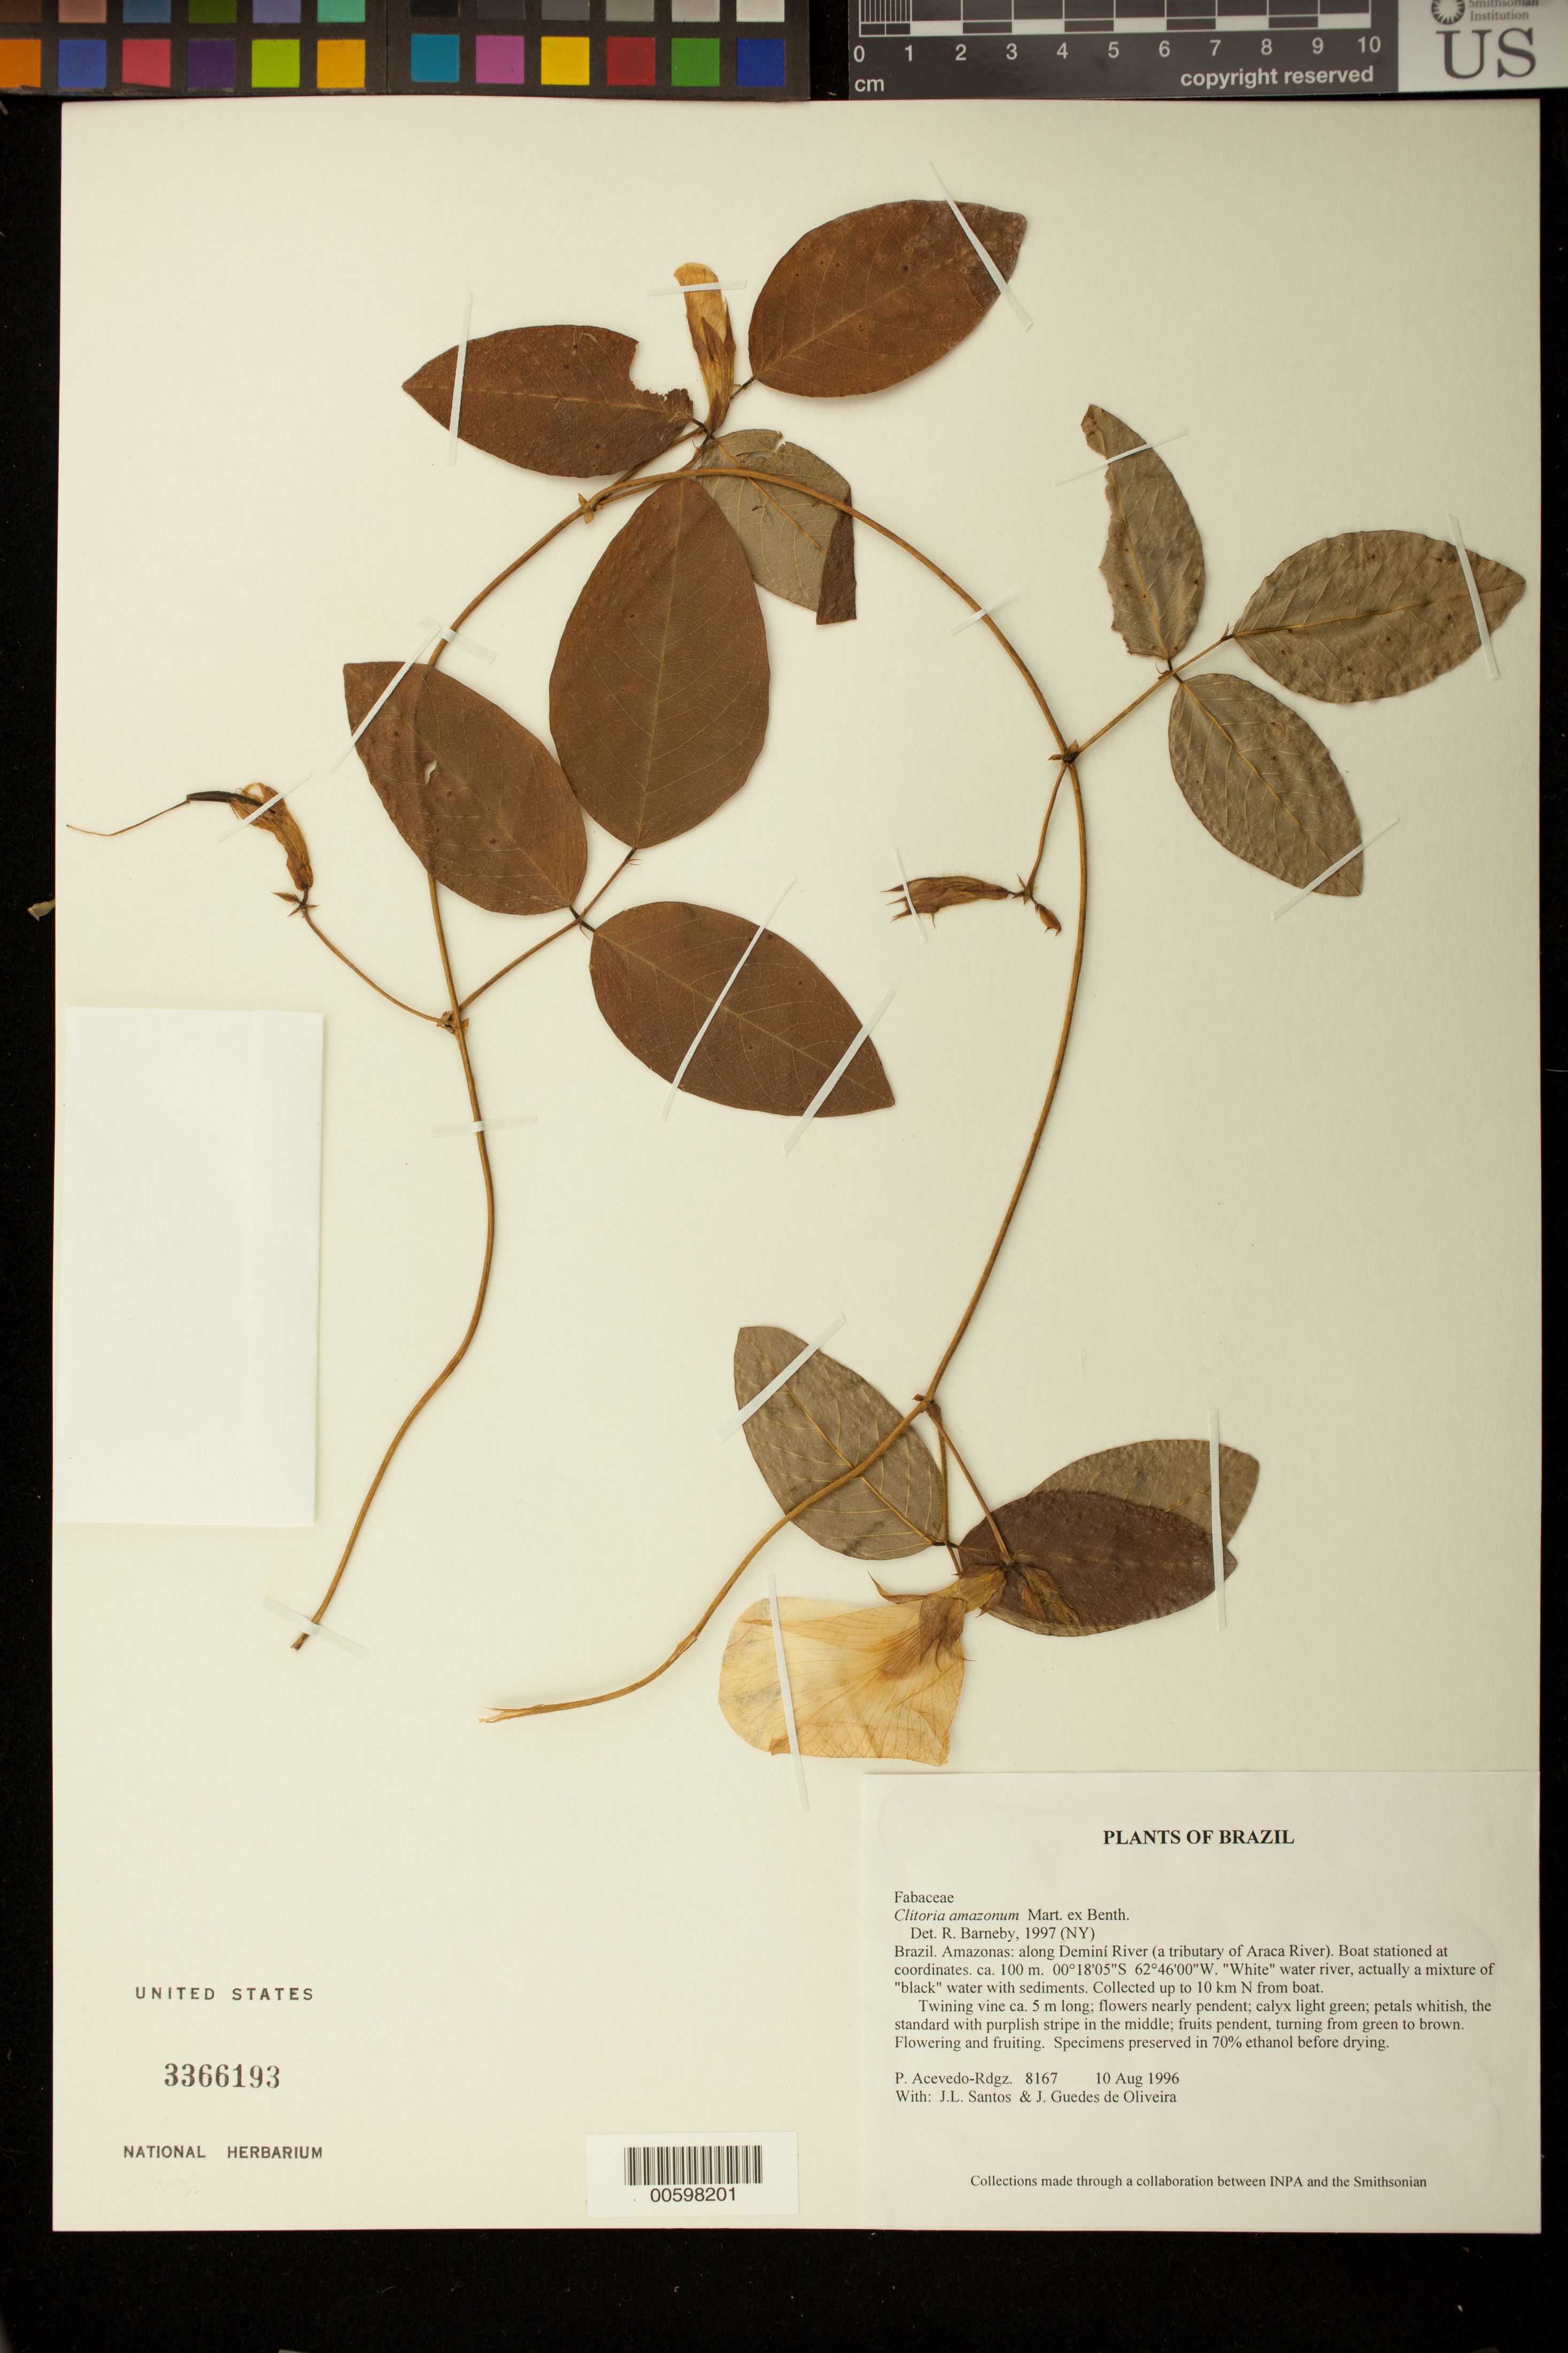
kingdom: Plantae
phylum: Tracheophyta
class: Magnoliopsida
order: Fabales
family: Fabaceae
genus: Clitoria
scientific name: Clitoria amazonum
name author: Mart. ex Benth.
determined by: Barneby, Rupert C., (NY)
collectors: P. Acevedo-Rodr., J. L. Santos & J. Guedes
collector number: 8167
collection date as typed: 10 Aug 1996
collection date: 1996-08-10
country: Brazil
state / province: Amazonas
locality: Amazonas: along Deminí River (a tributary of Araca River). Boat stationed at coordinates.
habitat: "White" water river, actually a mixture of "black" water with sediments. Collected up to 10 km N from boat.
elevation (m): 100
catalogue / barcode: US 3366193